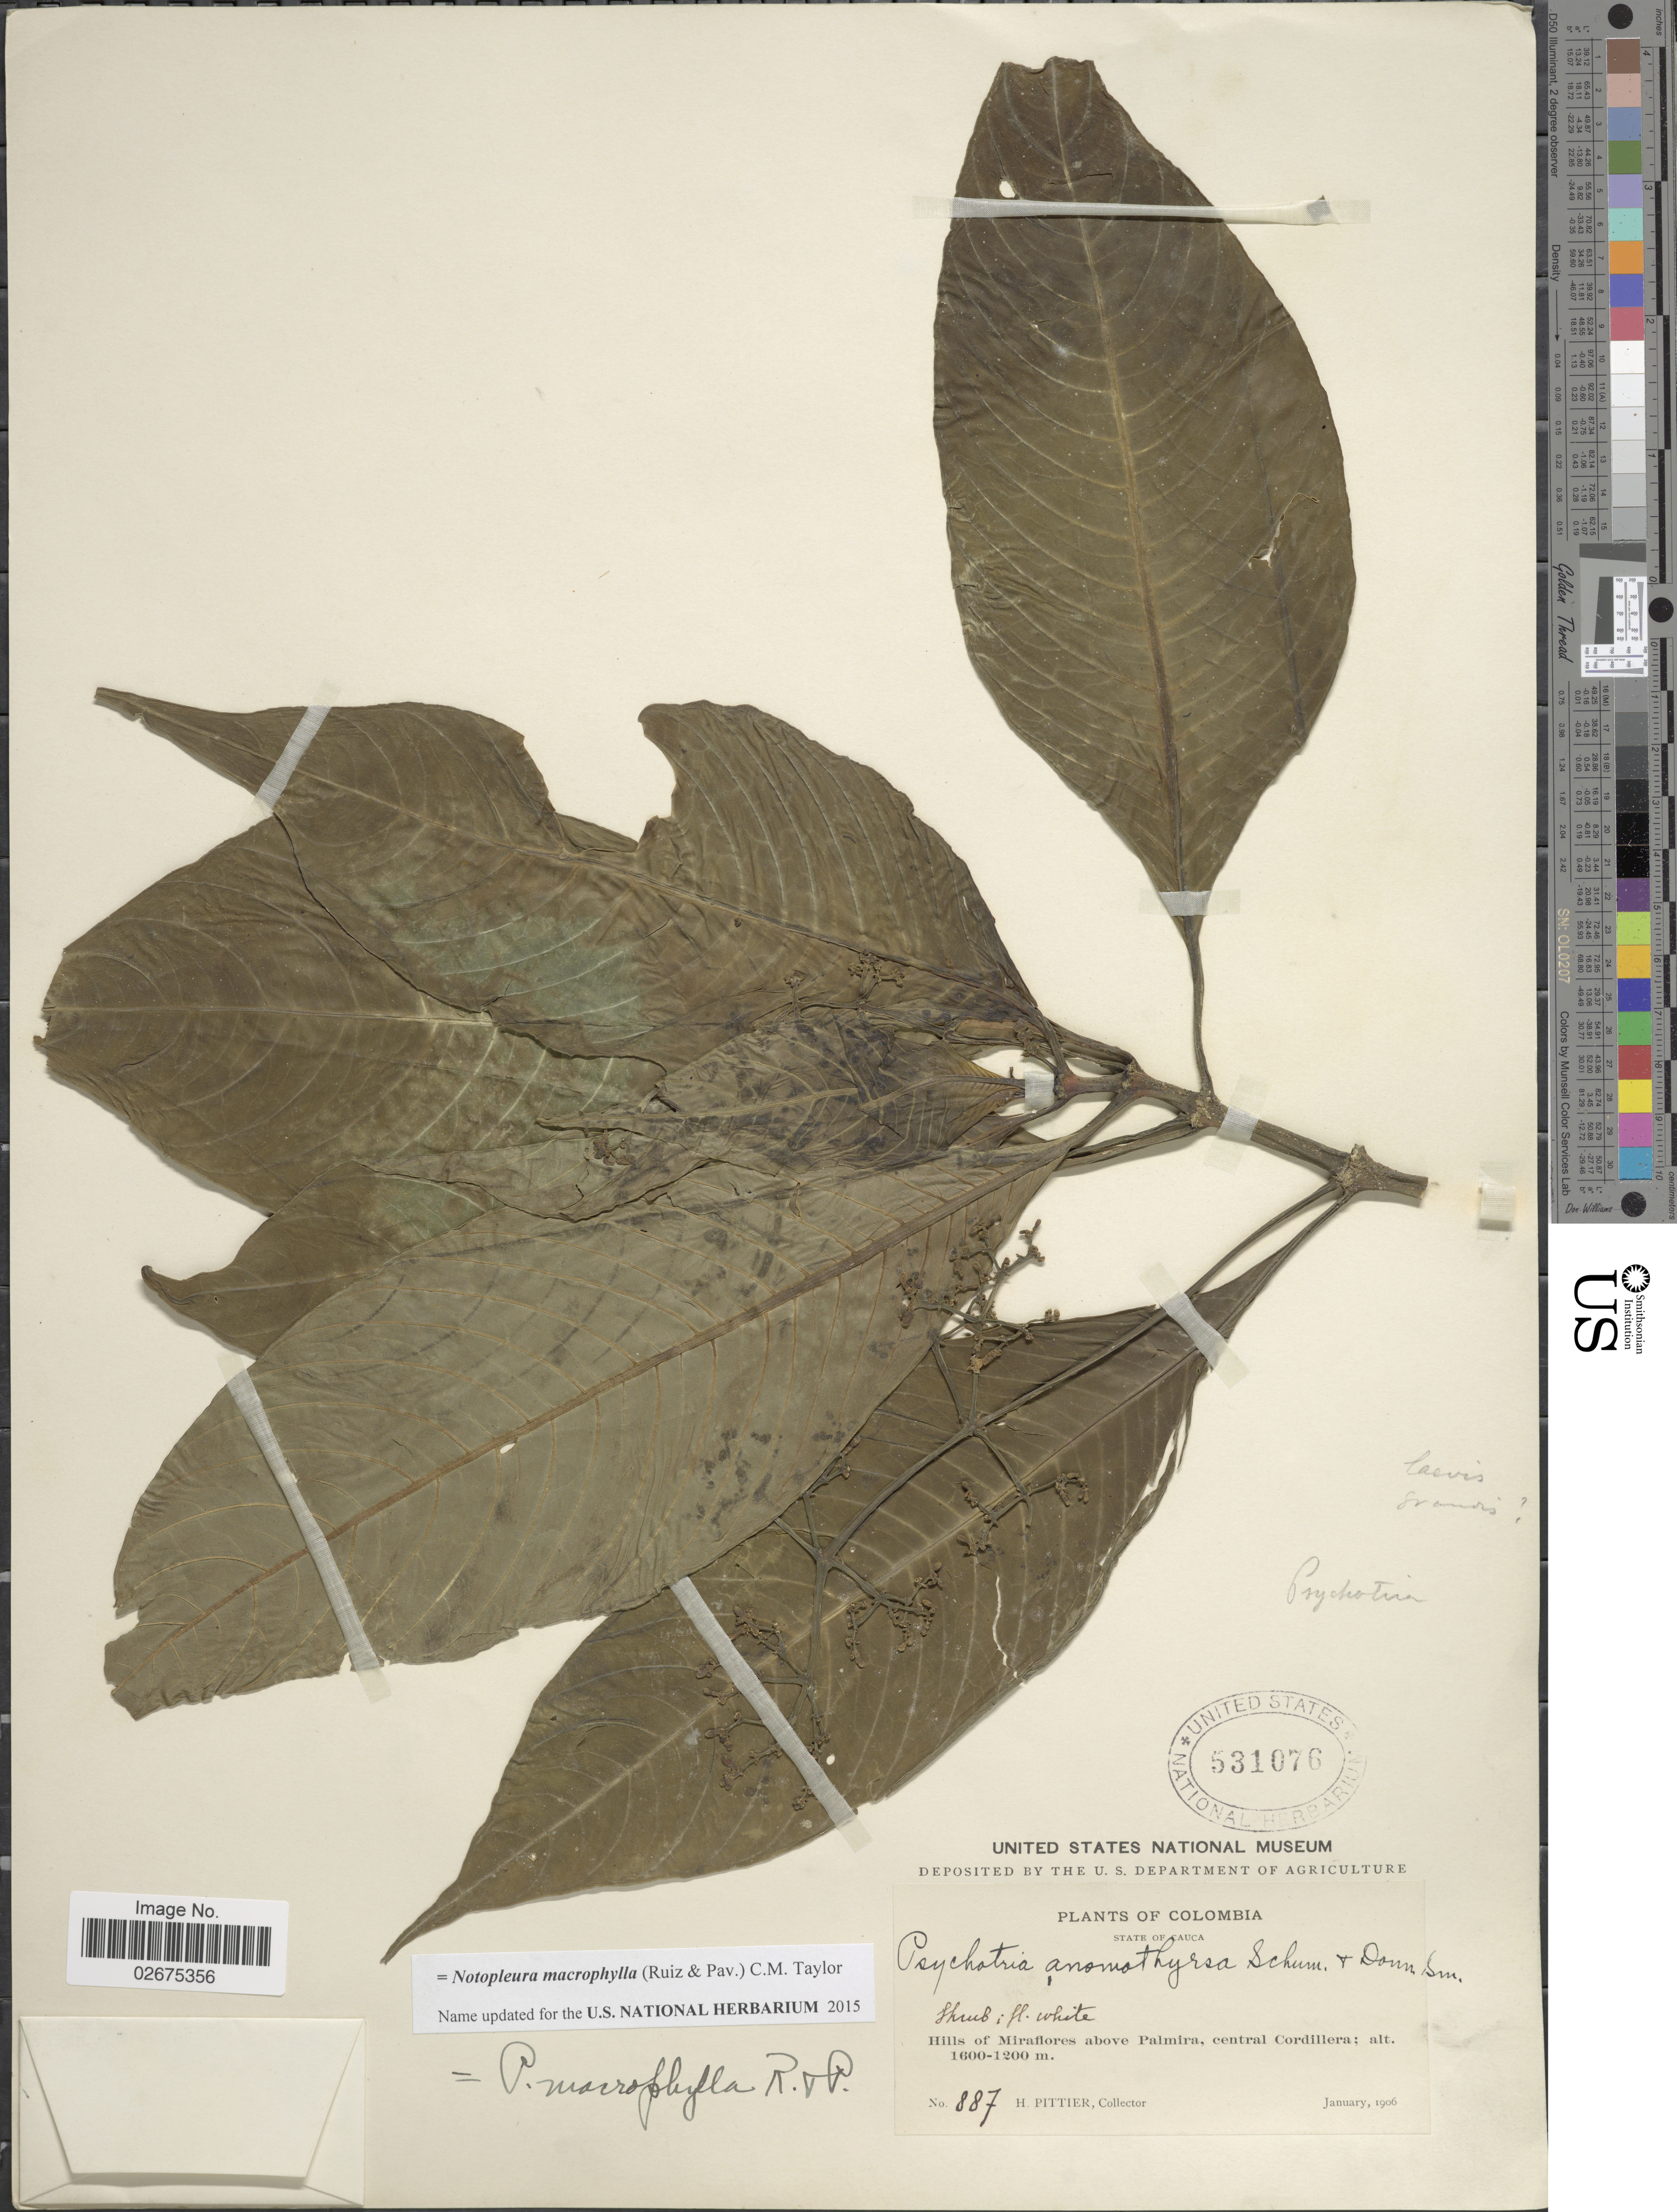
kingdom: Plantae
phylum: Tracheophyta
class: Magnoliopsida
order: Gentianales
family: Rubiaceae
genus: Notopleura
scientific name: Notopleura macrophylla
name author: (Ruiz & Pav.) C.M. Taylor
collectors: H. F. Pittier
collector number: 887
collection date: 1906-01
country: Colombia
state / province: Cauca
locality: Hills of Miraflores above Palmira, central Cordillera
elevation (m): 1600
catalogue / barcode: US 531076